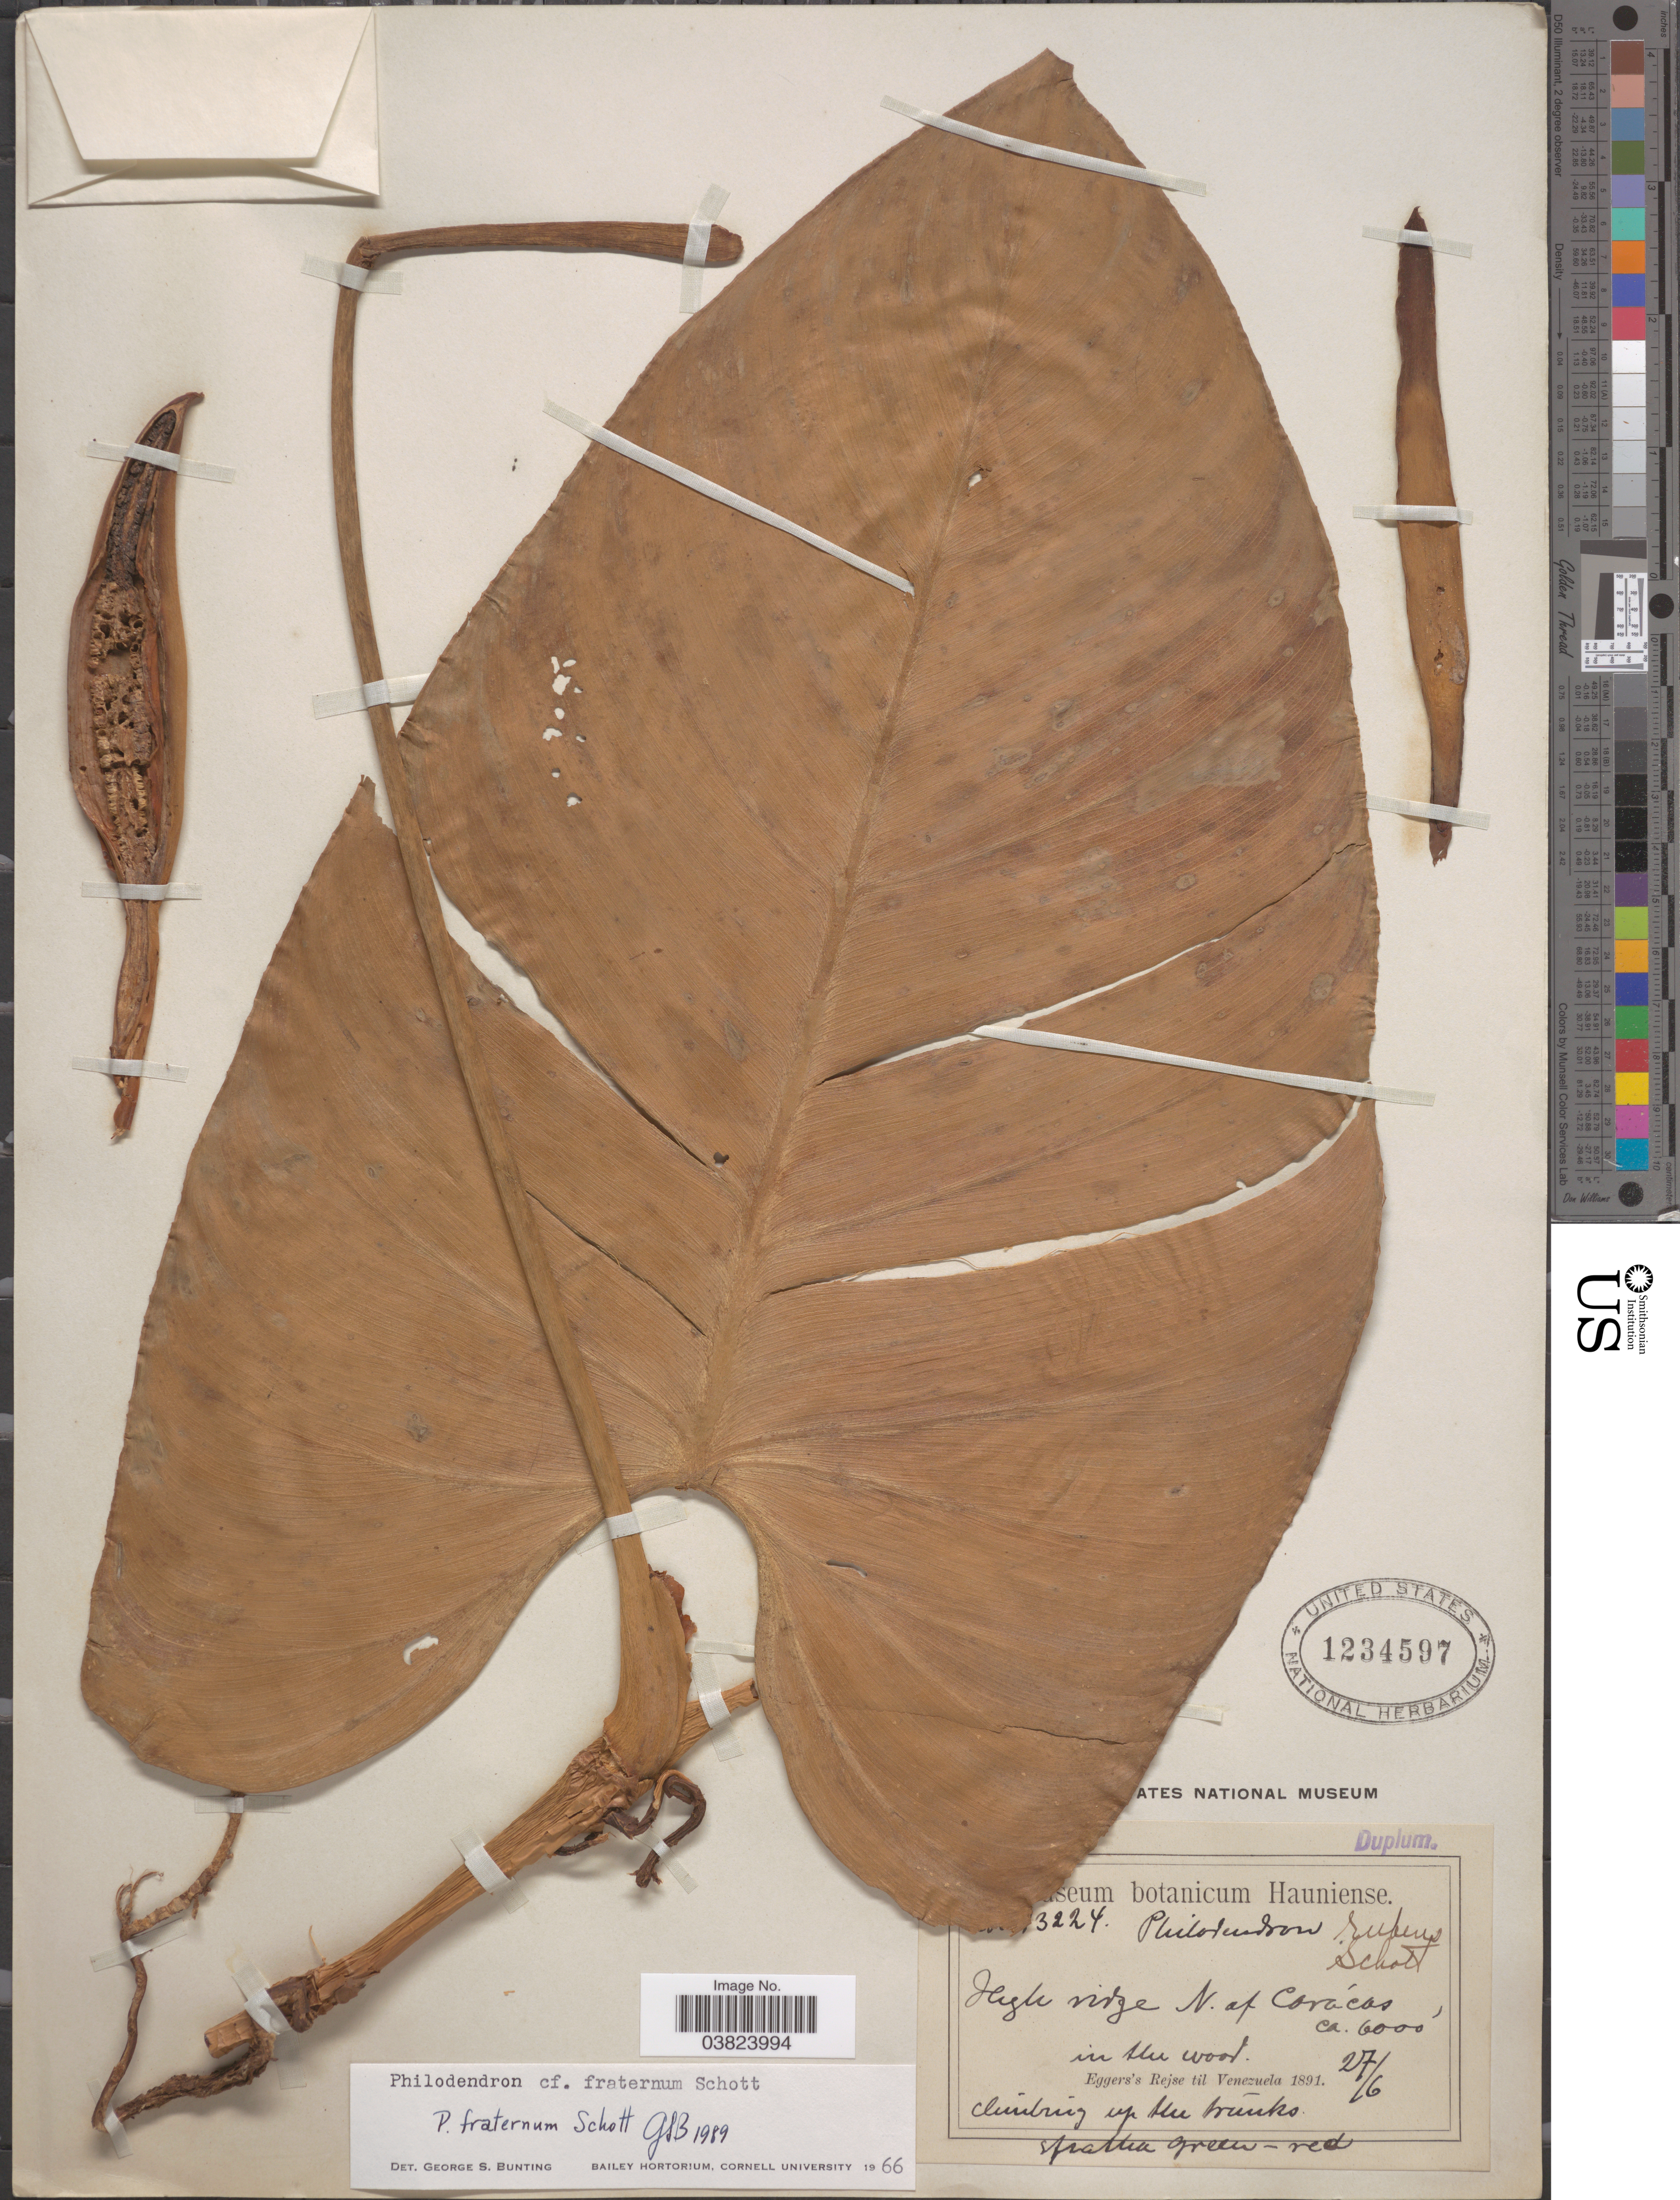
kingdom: Plantae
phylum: Tracheophyta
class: Liliopsida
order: Alismatales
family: Araceae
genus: Philodendron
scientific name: Philodendron fraternum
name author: Schott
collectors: -. Eggers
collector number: !3224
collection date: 1891-06-27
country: Venezuela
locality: High ridge N. of Cacrácas.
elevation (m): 1829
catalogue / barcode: US 1234597